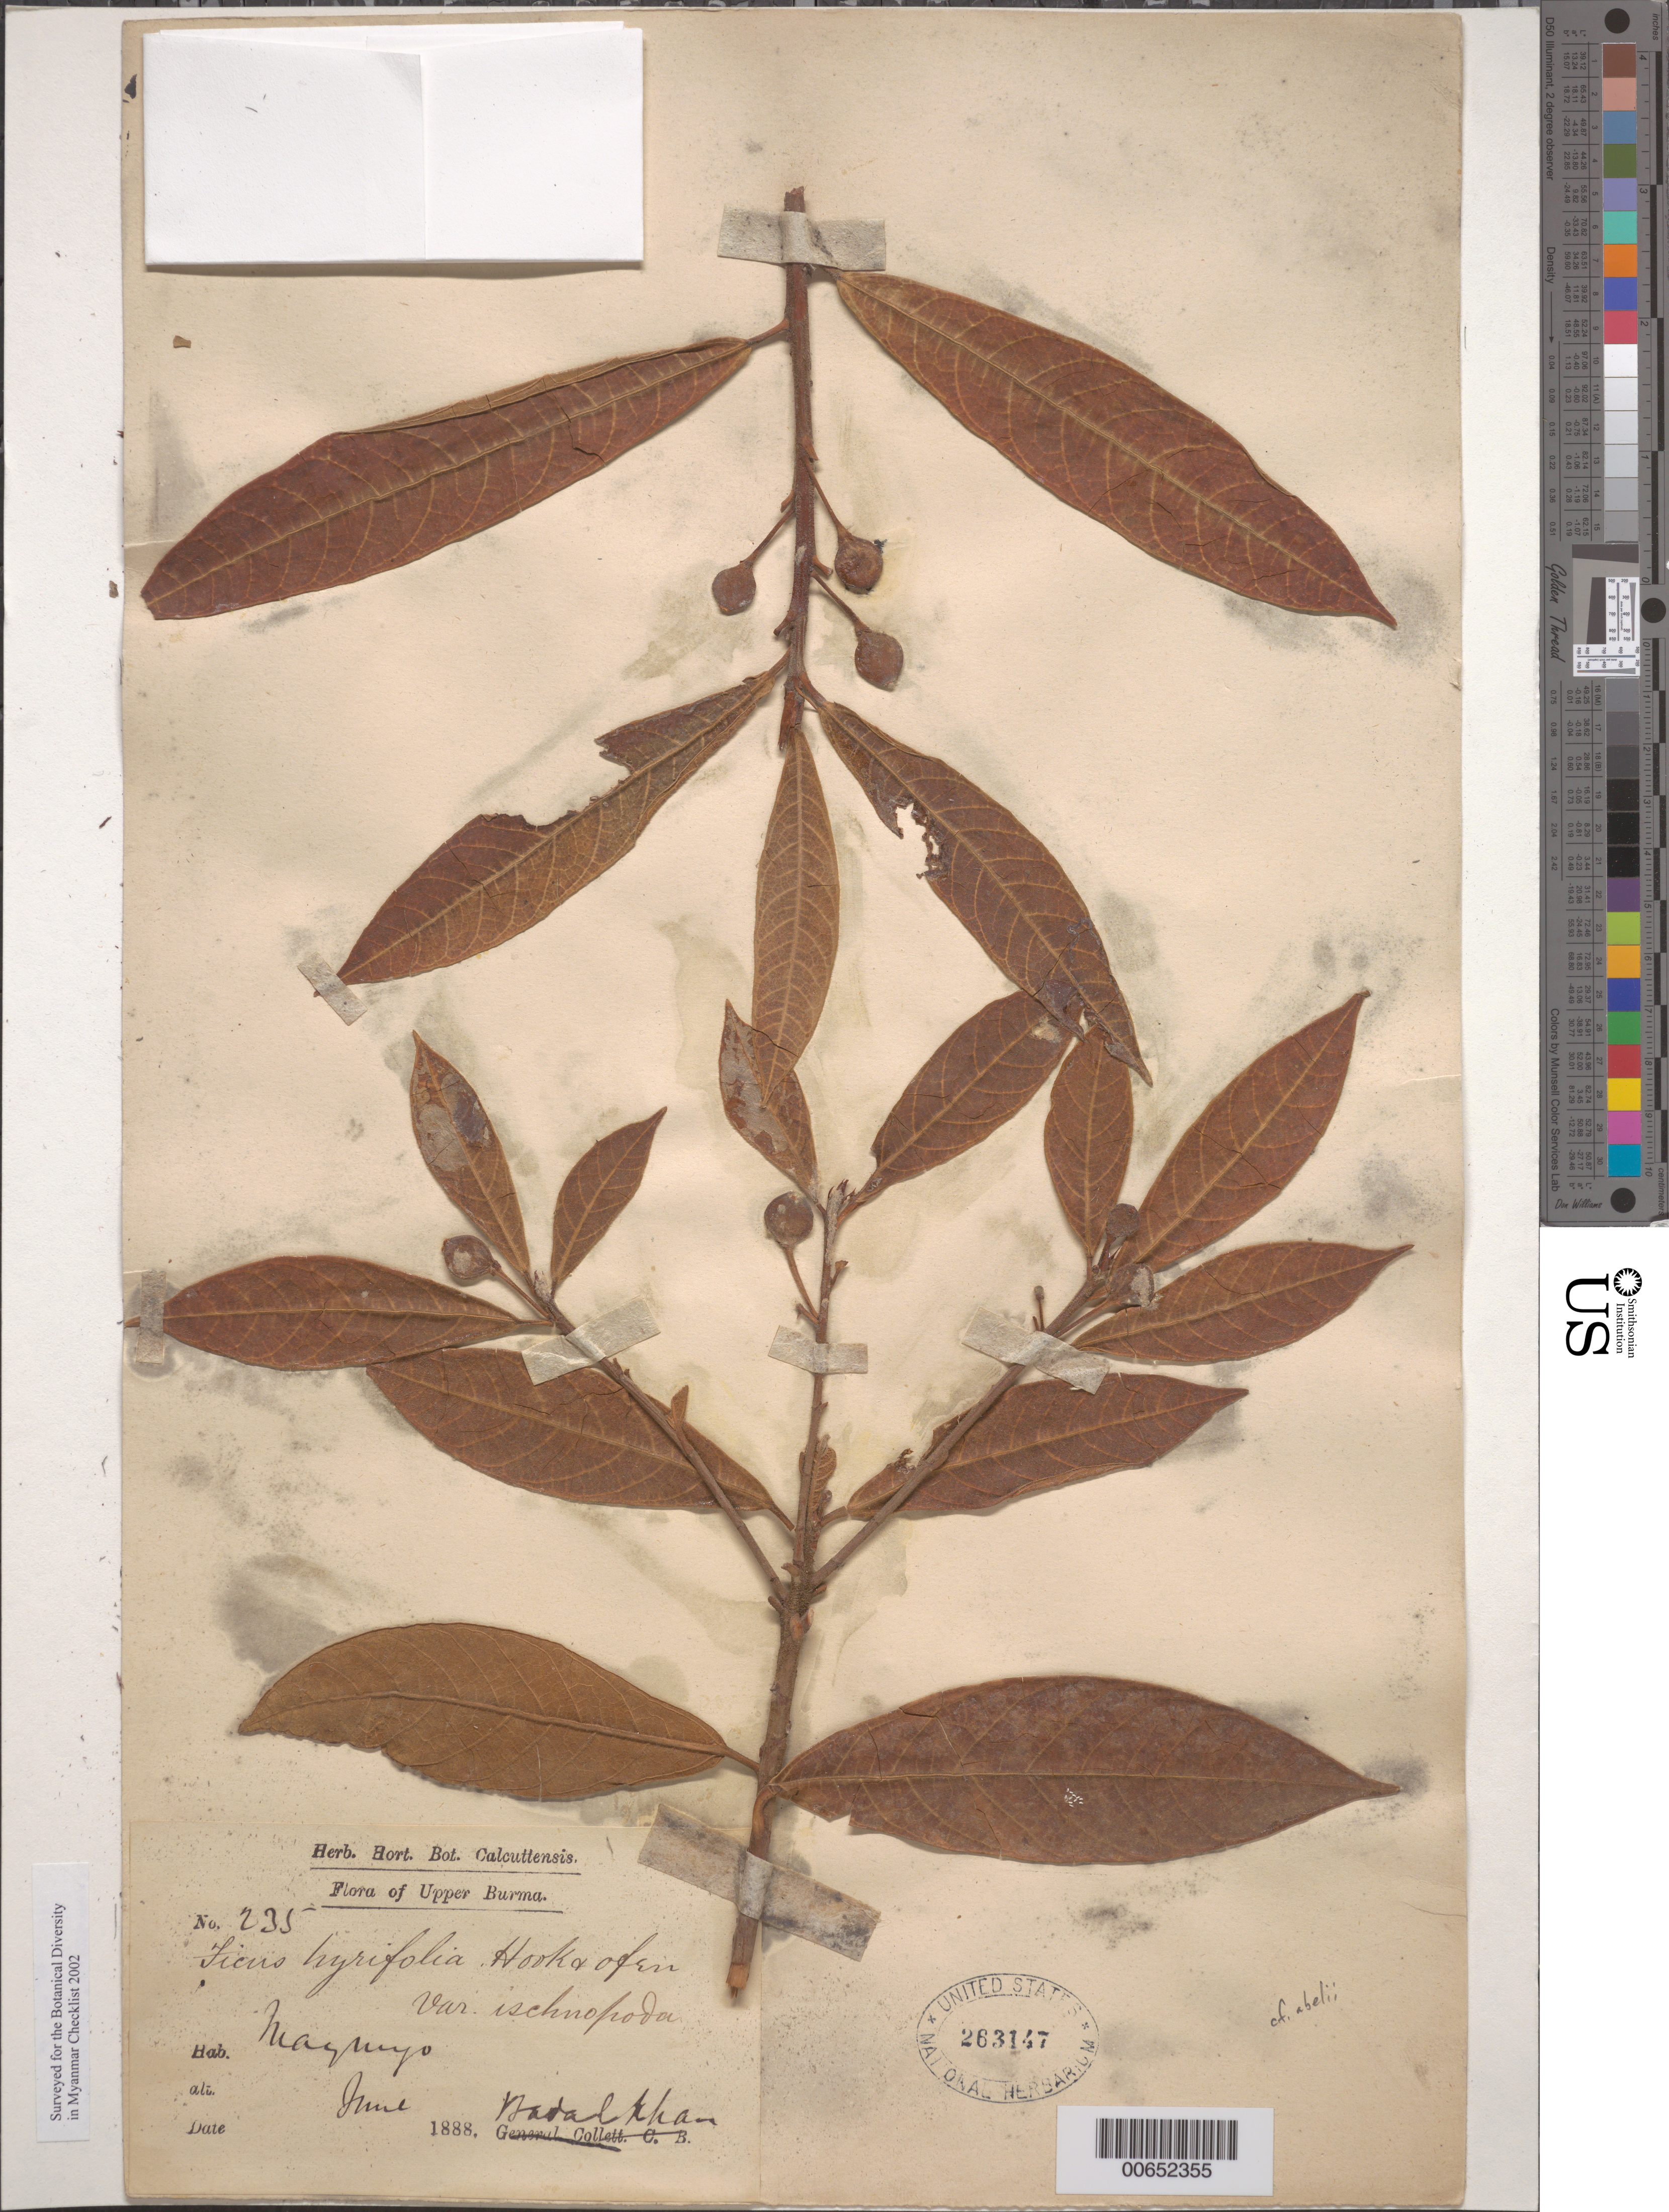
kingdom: Plantae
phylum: Tracheophyta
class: Magnoliopsida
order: Rosales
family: Moraceae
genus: Ficus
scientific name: Ficus pyriformis var. ischnopoda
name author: (Miq.) King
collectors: Hadadkhan, --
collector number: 235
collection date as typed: Jun 1888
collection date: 1888-06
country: Myanmar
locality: Upper Burma, Magneyo.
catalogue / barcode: US 263147